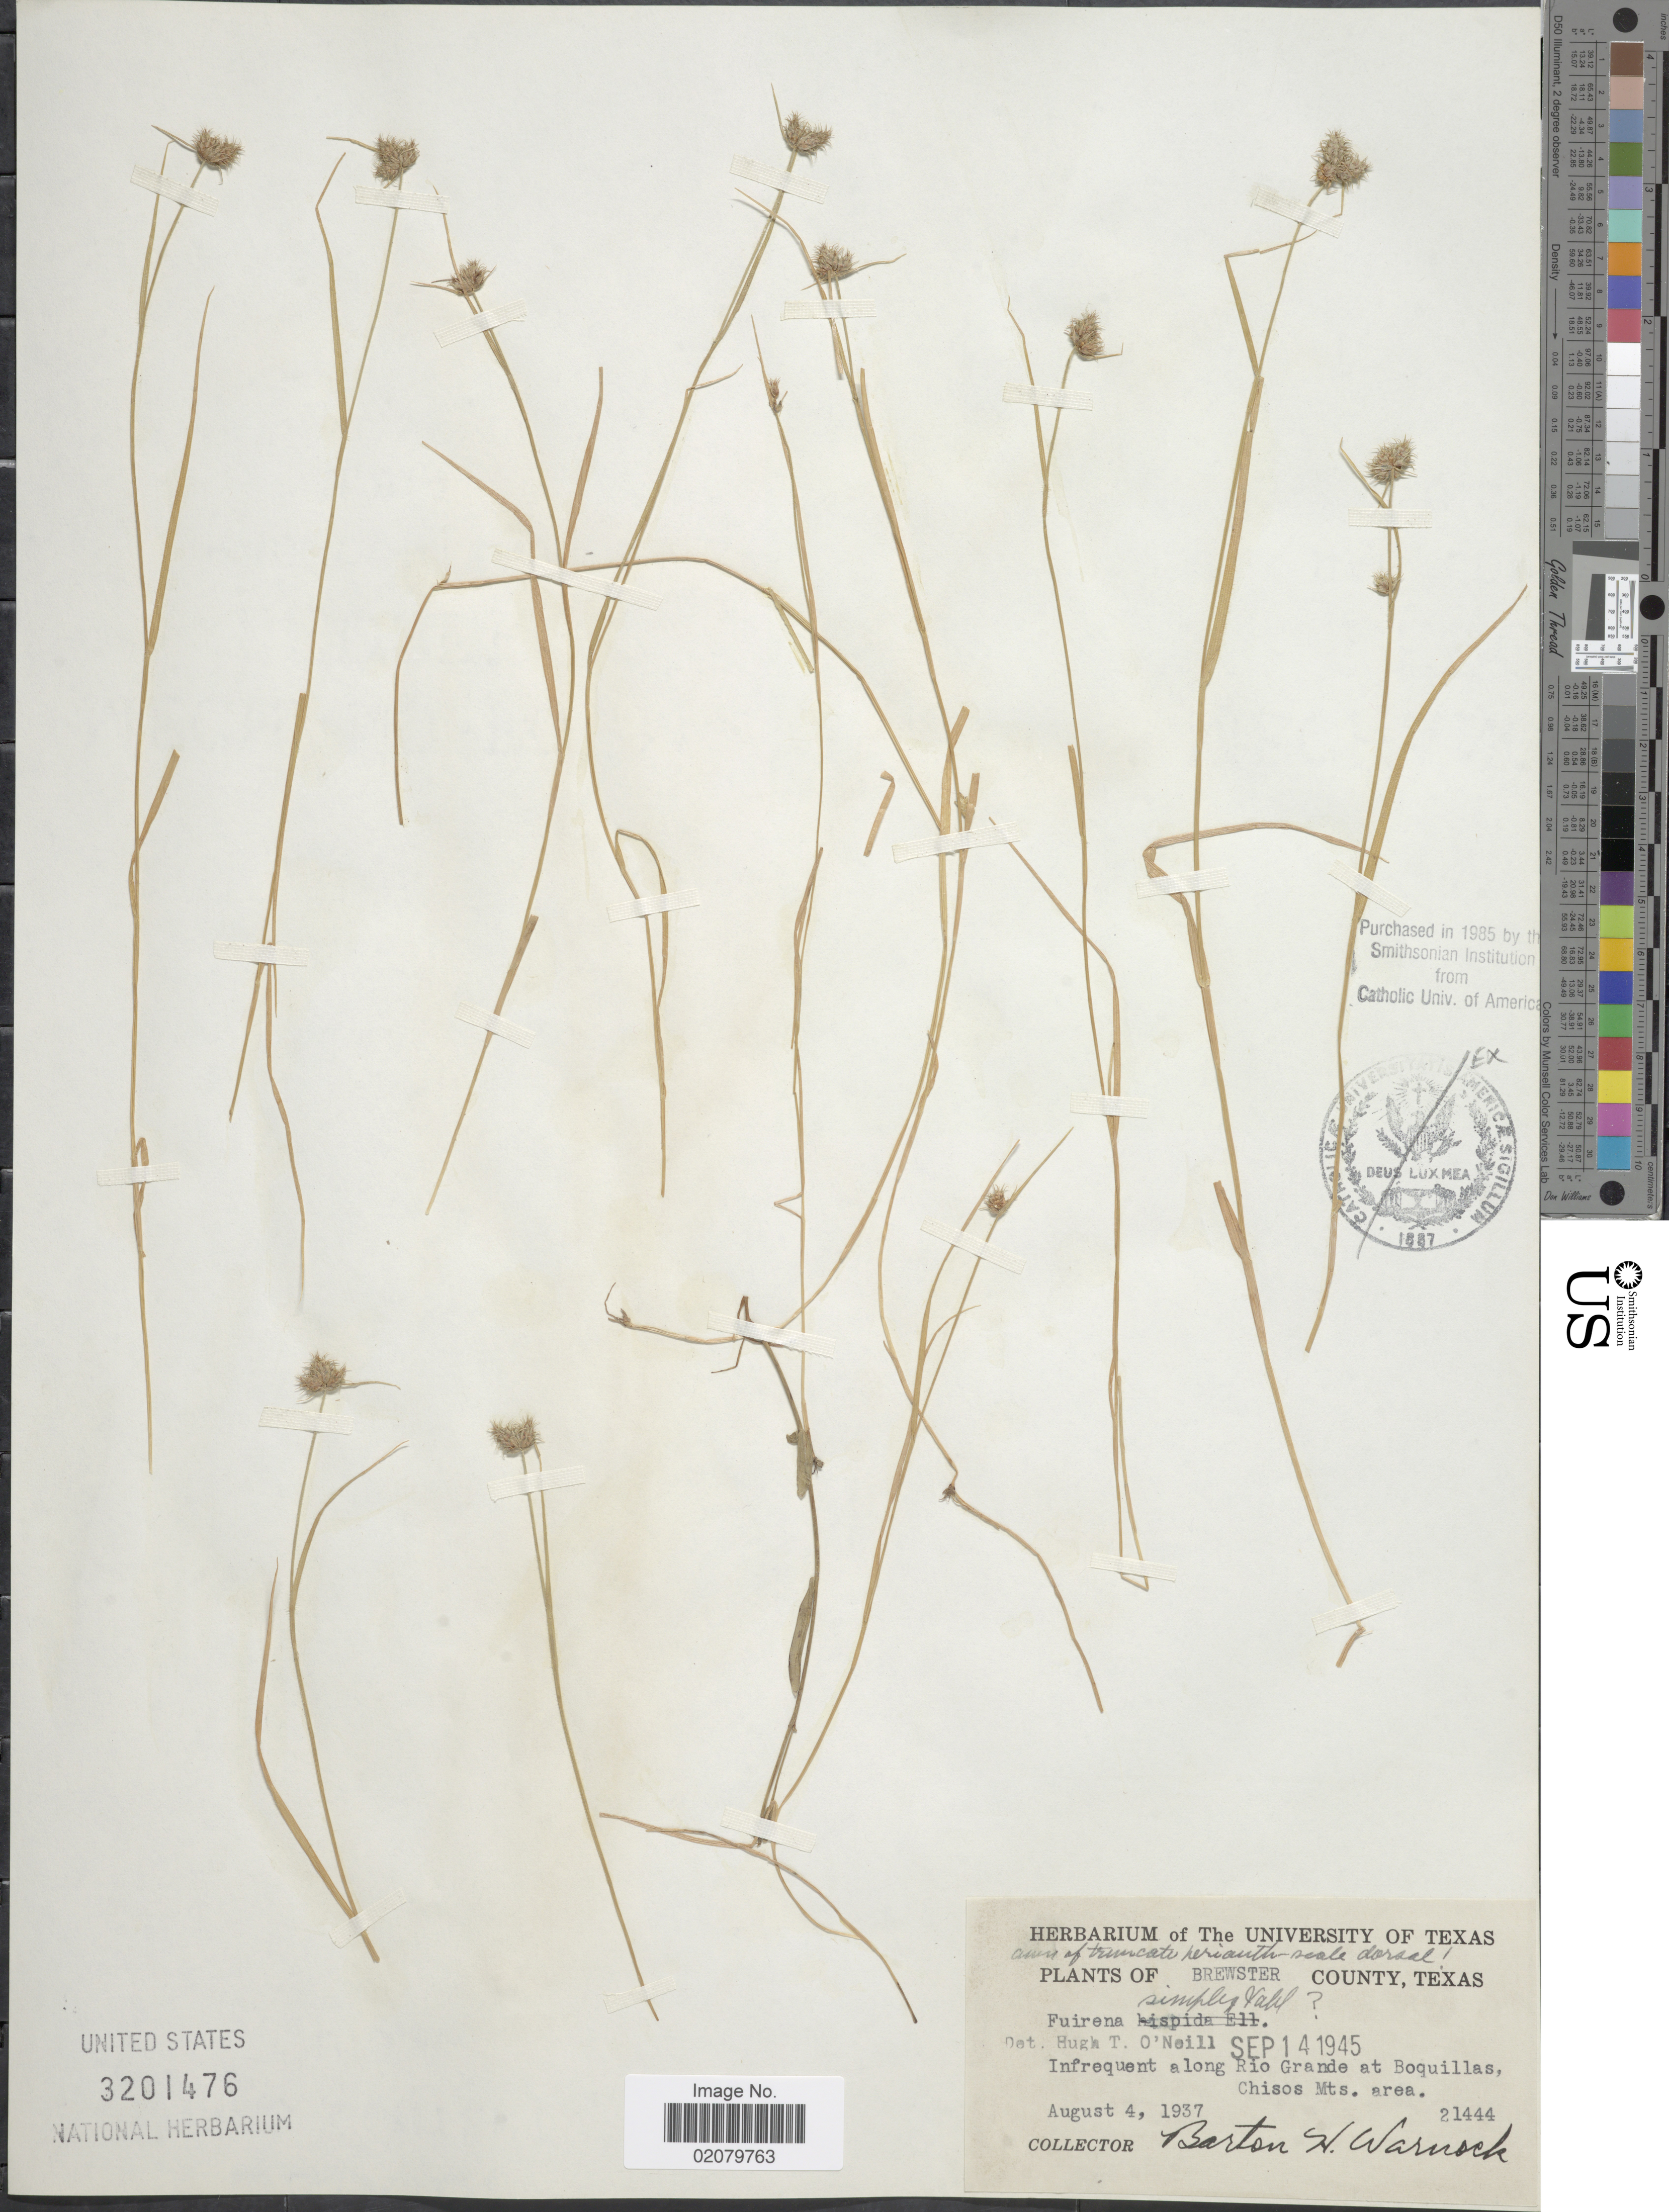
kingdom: Plantae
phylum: Tracheophyta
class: Liliopsida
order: Poales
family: Cyperaceae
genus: Fuirena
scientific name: Fuirena simplex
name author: Vahl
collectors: B. H. Warnock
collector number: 21444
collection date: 1937-08-04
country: United States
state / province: Texas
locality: Brewster County, along Rio Grande at Boquillas, Chisos Mts. area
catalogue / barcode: US 3201476